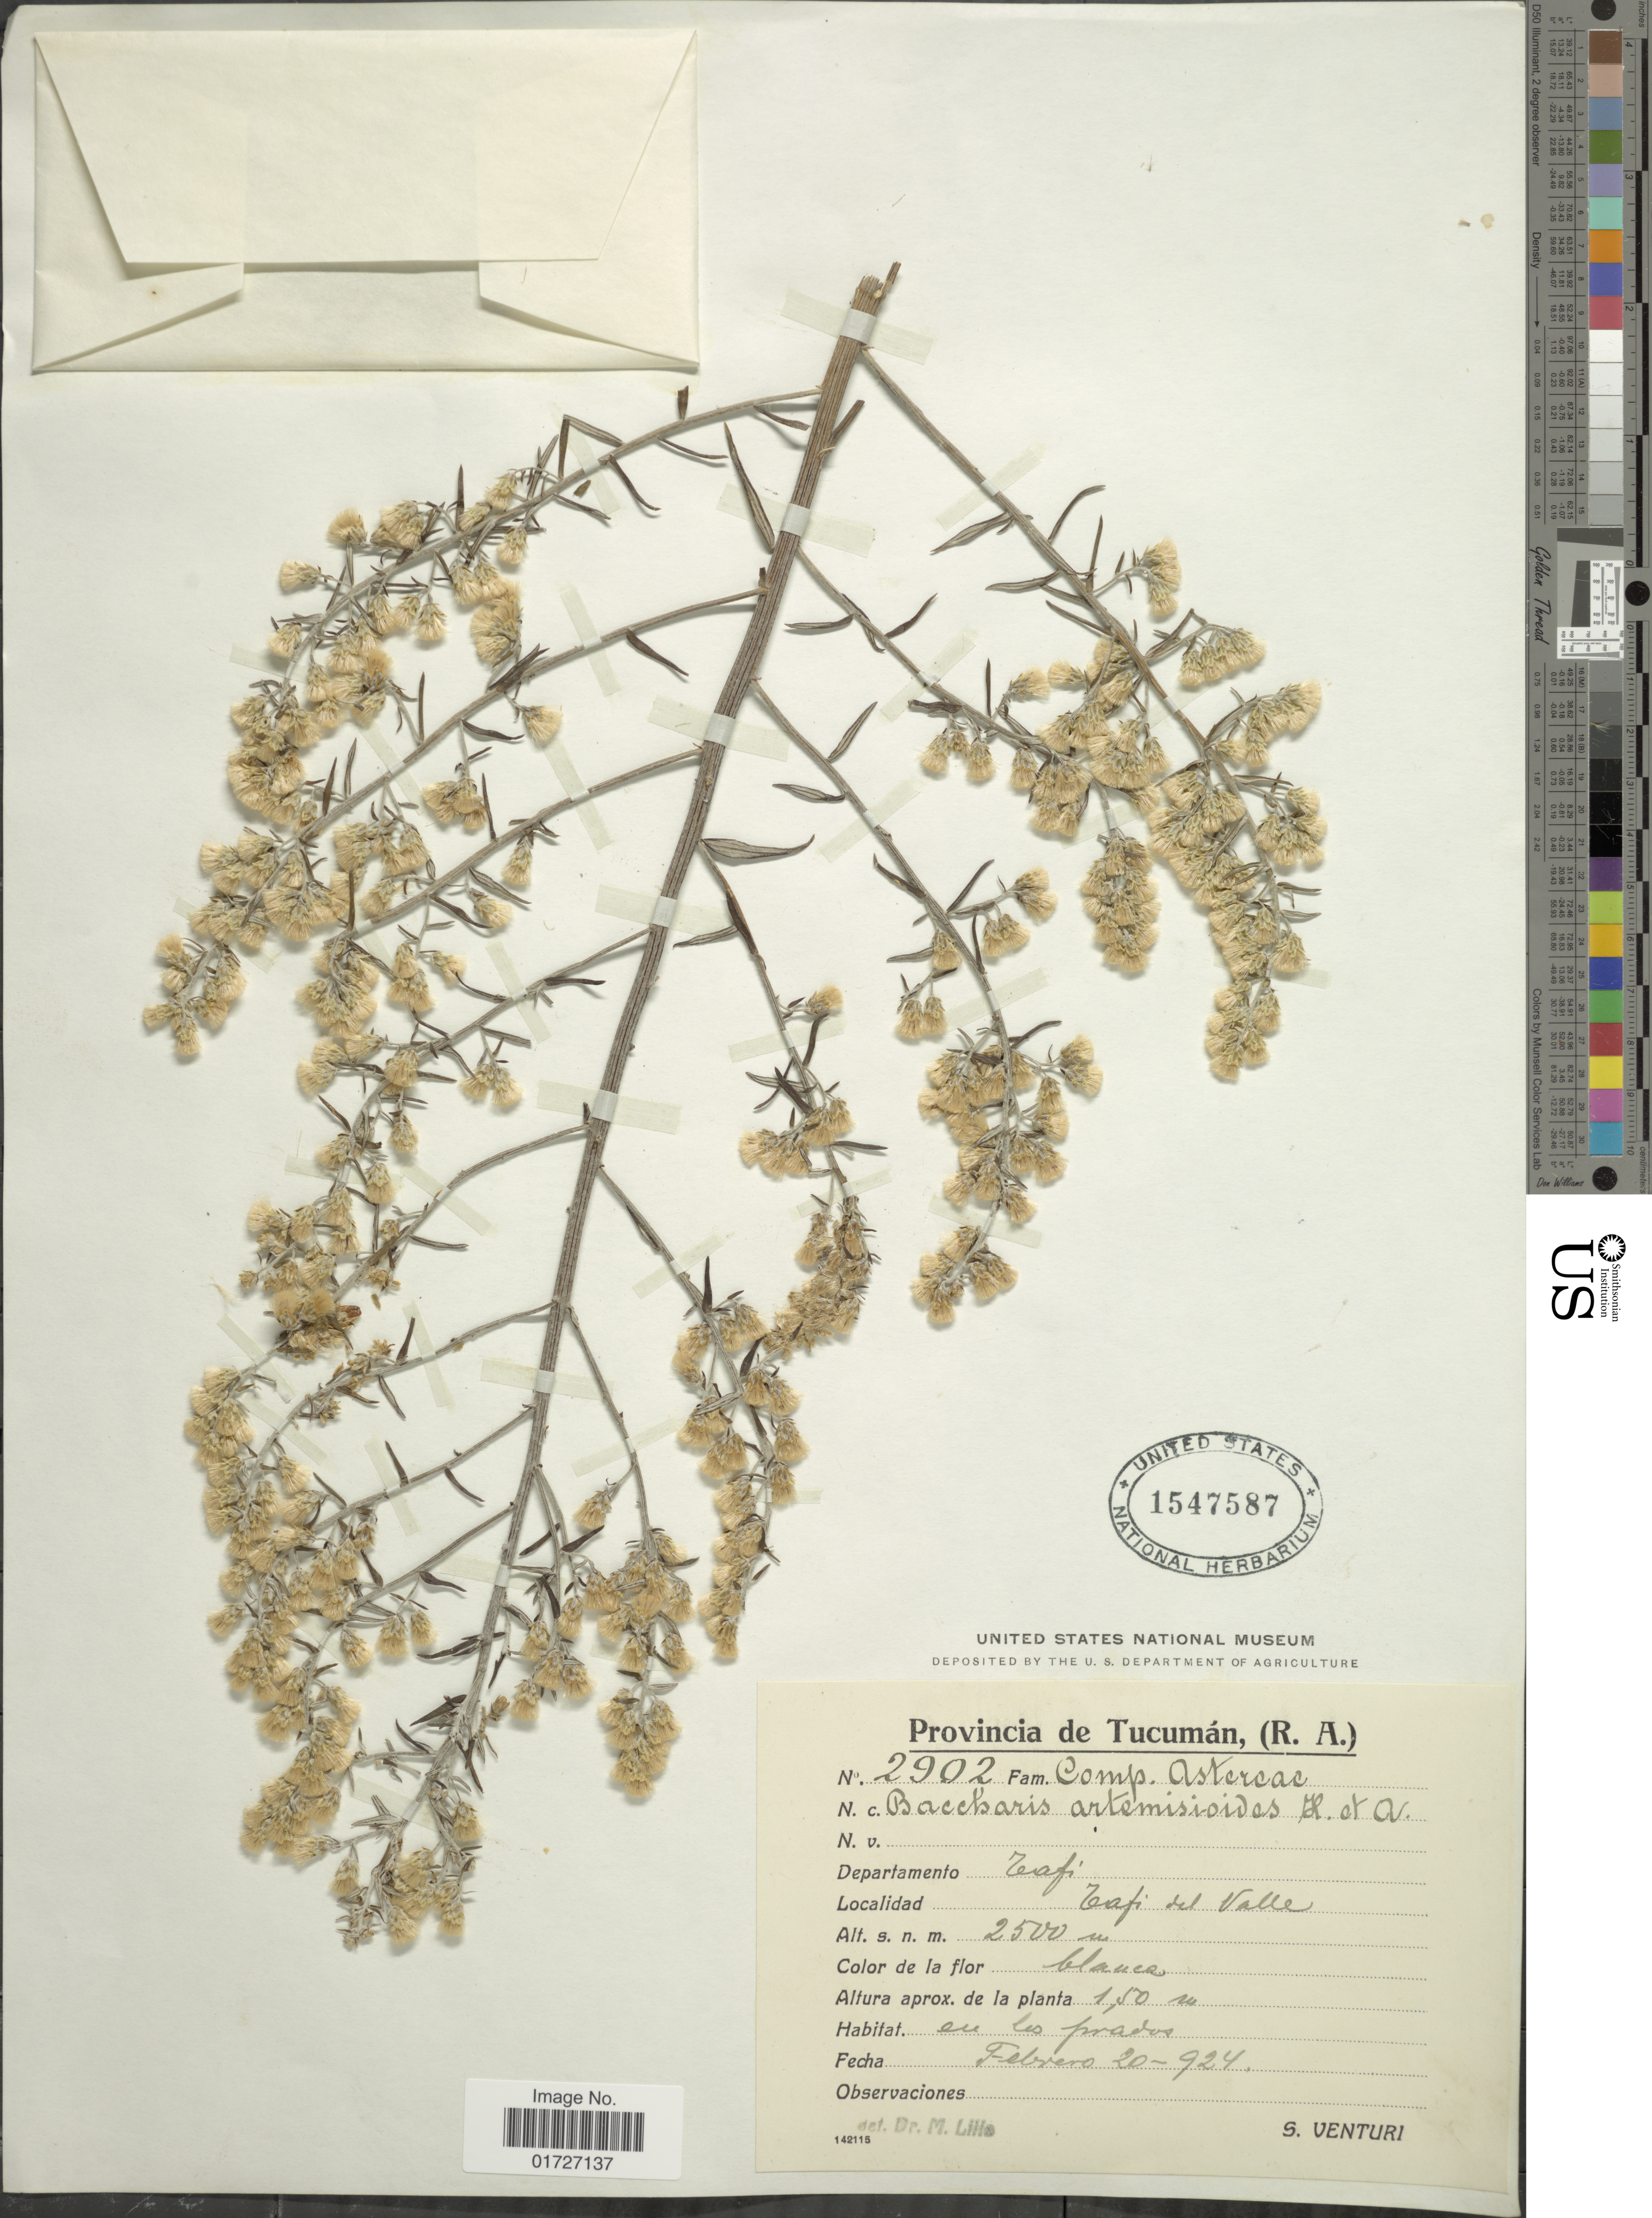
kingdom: Plantae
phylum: Tracheophyta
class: Magnoliopsida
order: Asterales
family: Asteraceae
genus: Baccharis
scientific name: Baccharis artemisioides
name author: Hook. & Arn.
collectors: S. Venturi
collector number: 2902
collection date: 1924-02-20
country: Argentina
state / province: Tucuman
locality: Departamento Tafi, Tafi del Vallee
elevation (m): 2500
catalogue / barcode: US 1547587